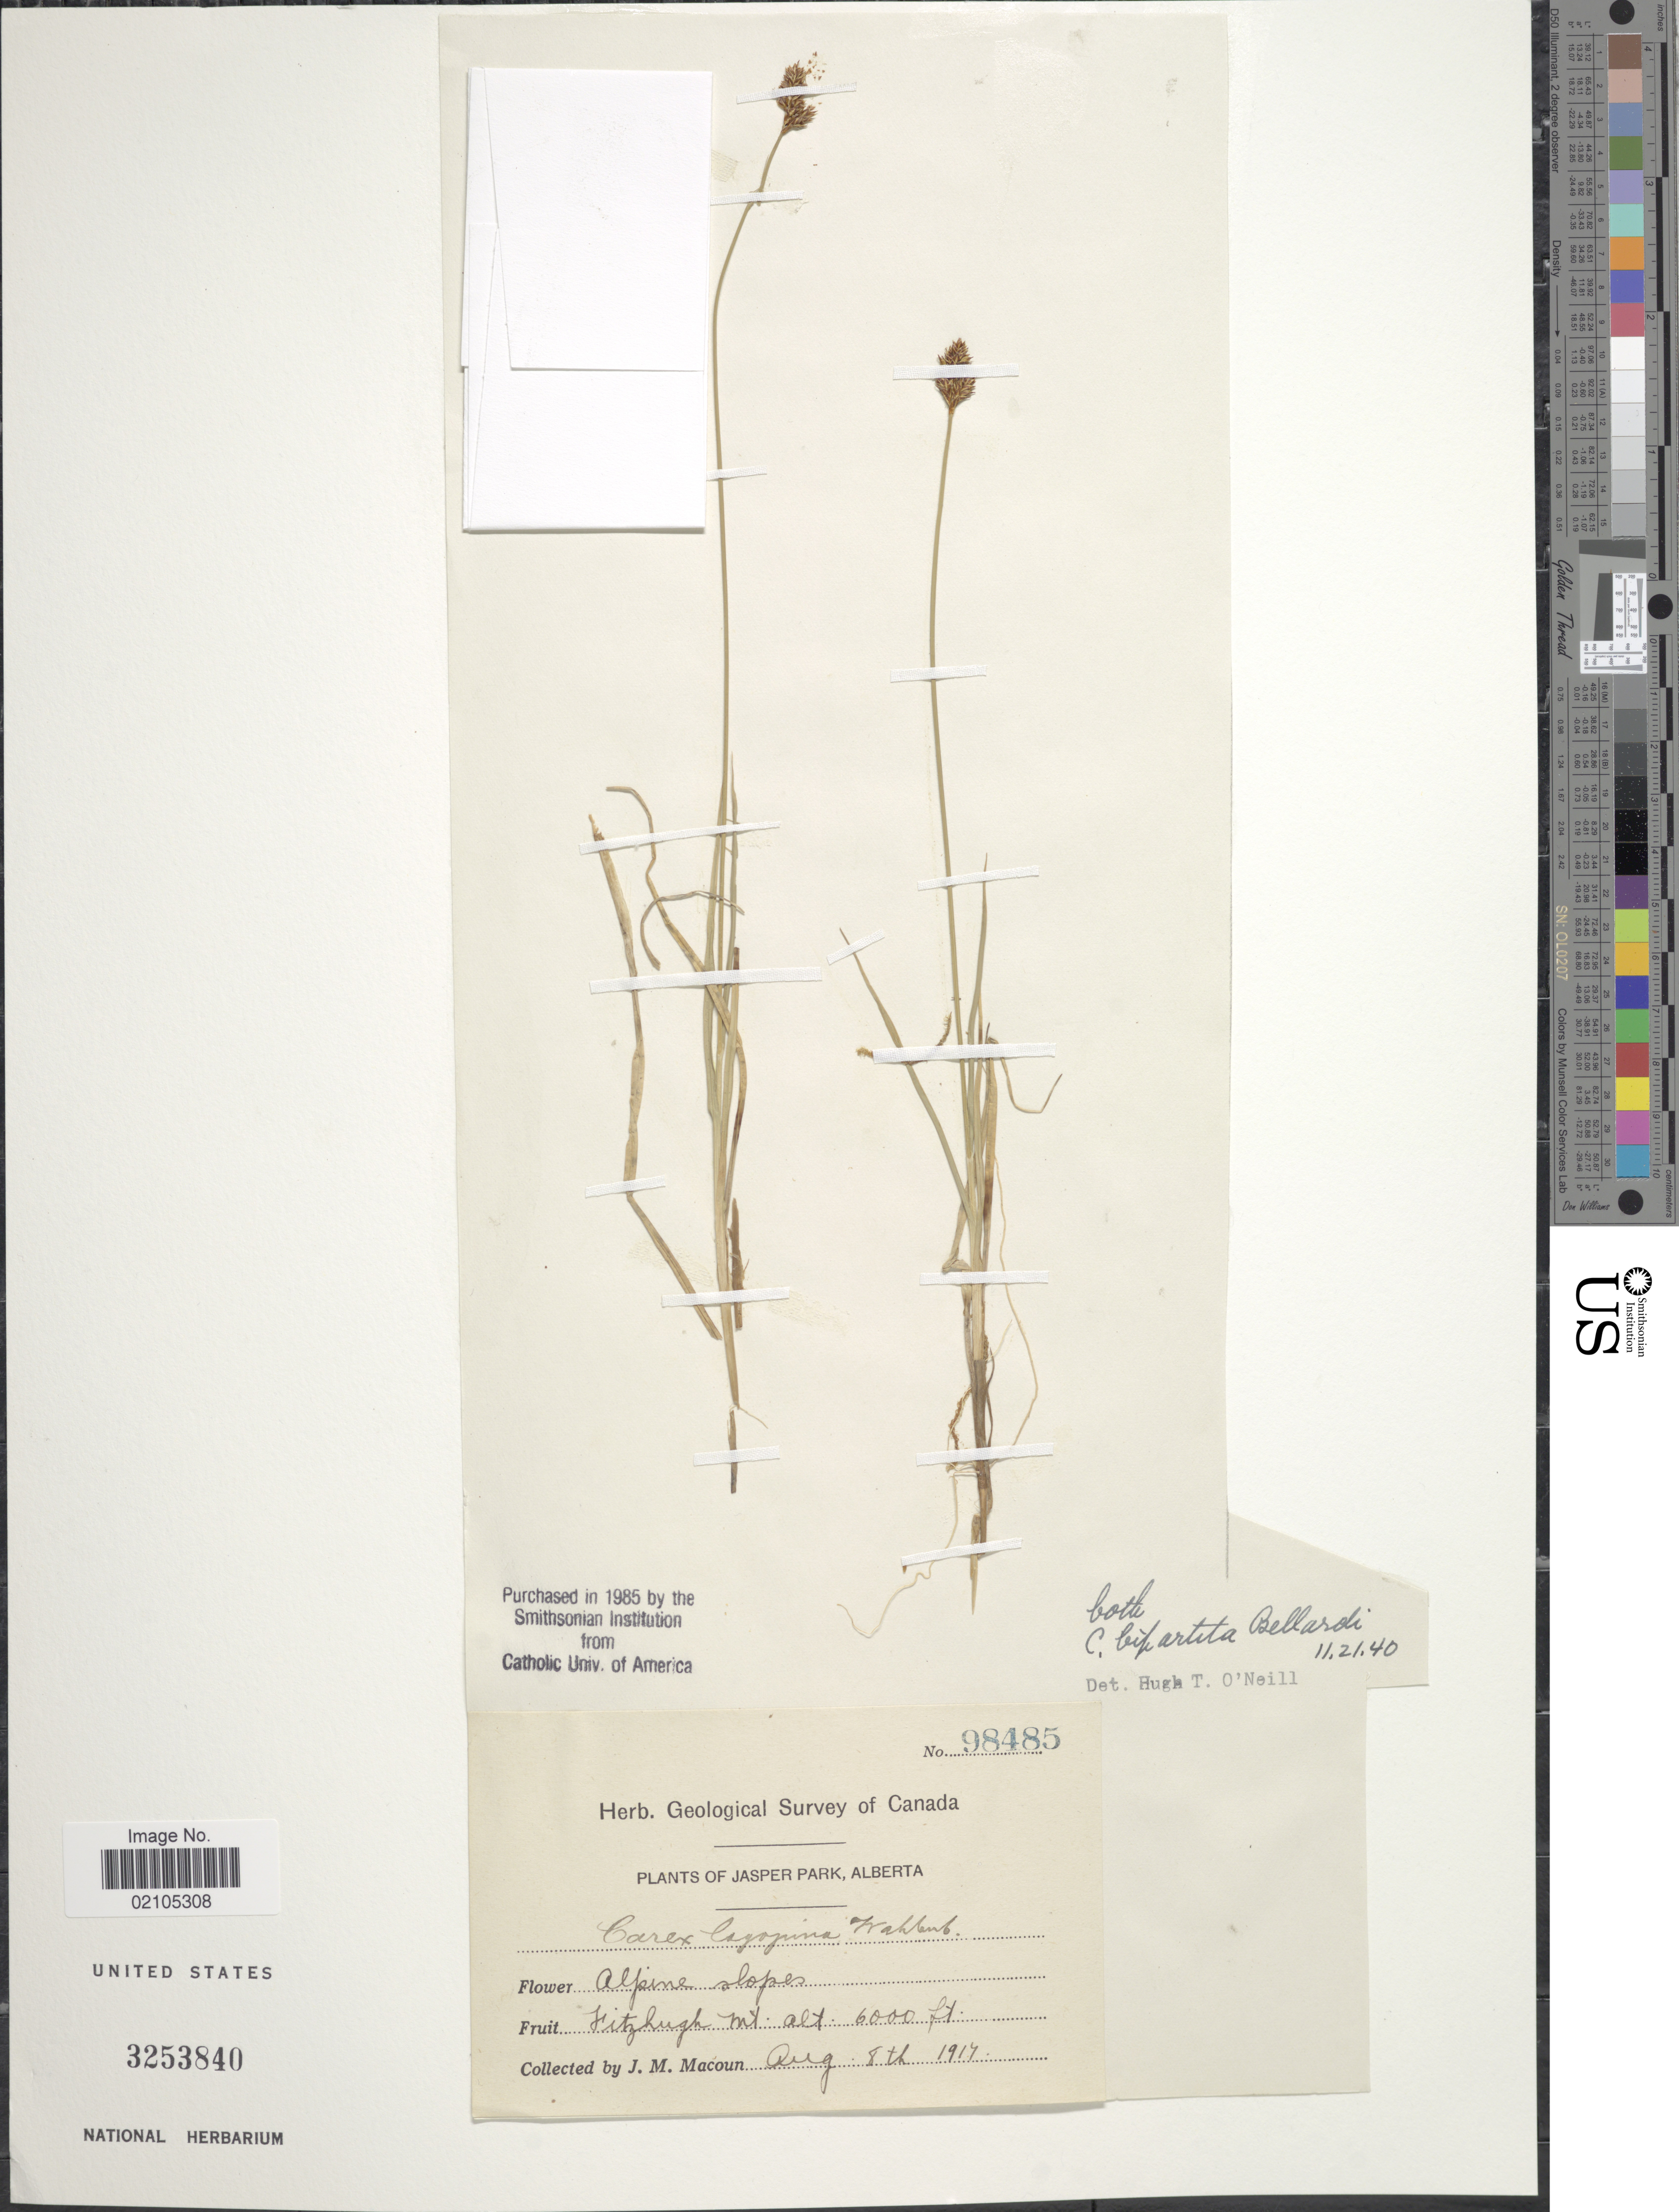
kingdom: Plantae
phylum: Tracheophyta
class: Liliopsida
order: Poales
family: Cyperaceae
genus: Carex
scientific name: Carex lachenalii subsp. lachenalii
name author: Schkuhr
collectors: J. M. Macoun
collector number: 98485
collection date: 1917-08-08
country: Canada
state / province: Alberta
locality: Alberta, Jasper Park, Alberta. Alpine slopes, Fitzhugh Mt.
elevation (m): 1829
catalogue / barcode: US 3253840